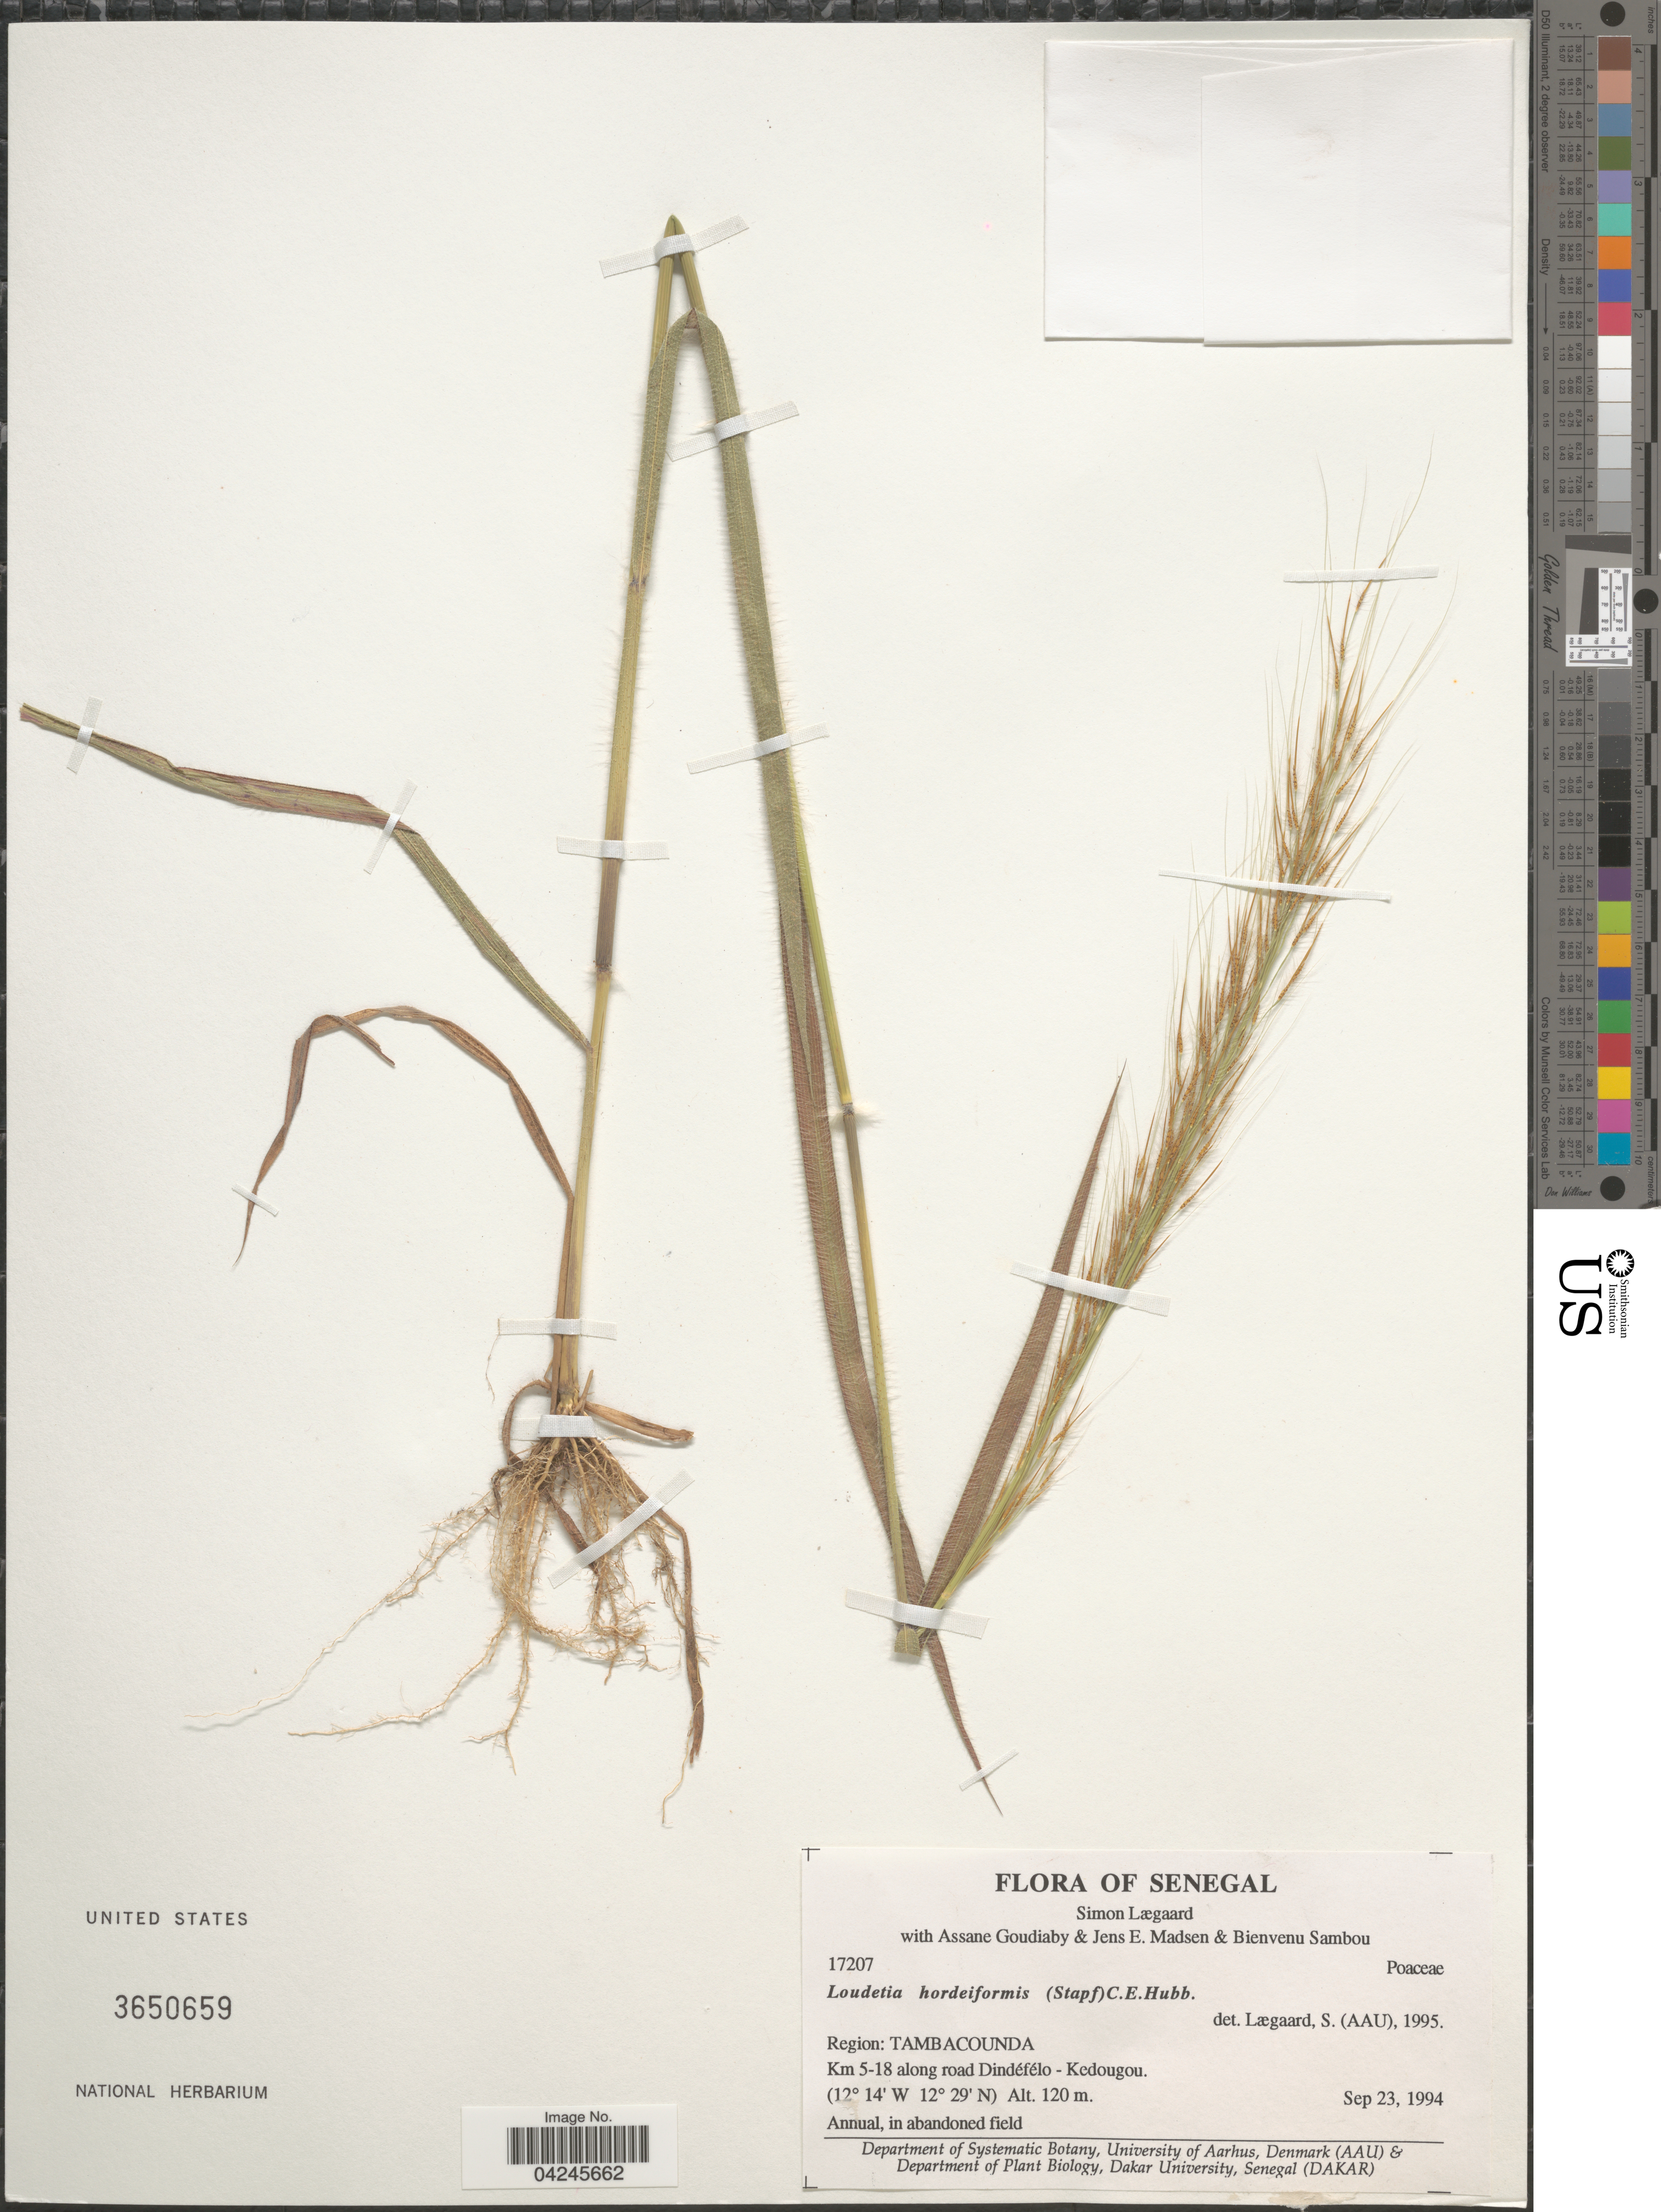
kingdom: Plantae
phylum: Tracheophyta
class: Liliopsida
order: Poales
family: Poaceae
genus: Loudetia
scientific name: Loudetia hordeiformis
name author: (Stapf) C. E. Hubb.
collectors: S. Lægaard, A. Goudiaby, J. E. Madsen & B. Sambou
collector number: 17207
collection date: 1994-09-23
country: Senegal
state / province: Tambacounda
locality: Region: Tambacounda. Km 5-18 along road Dindéfélo - Kedougou.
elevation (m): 120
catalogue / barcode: US 3650659